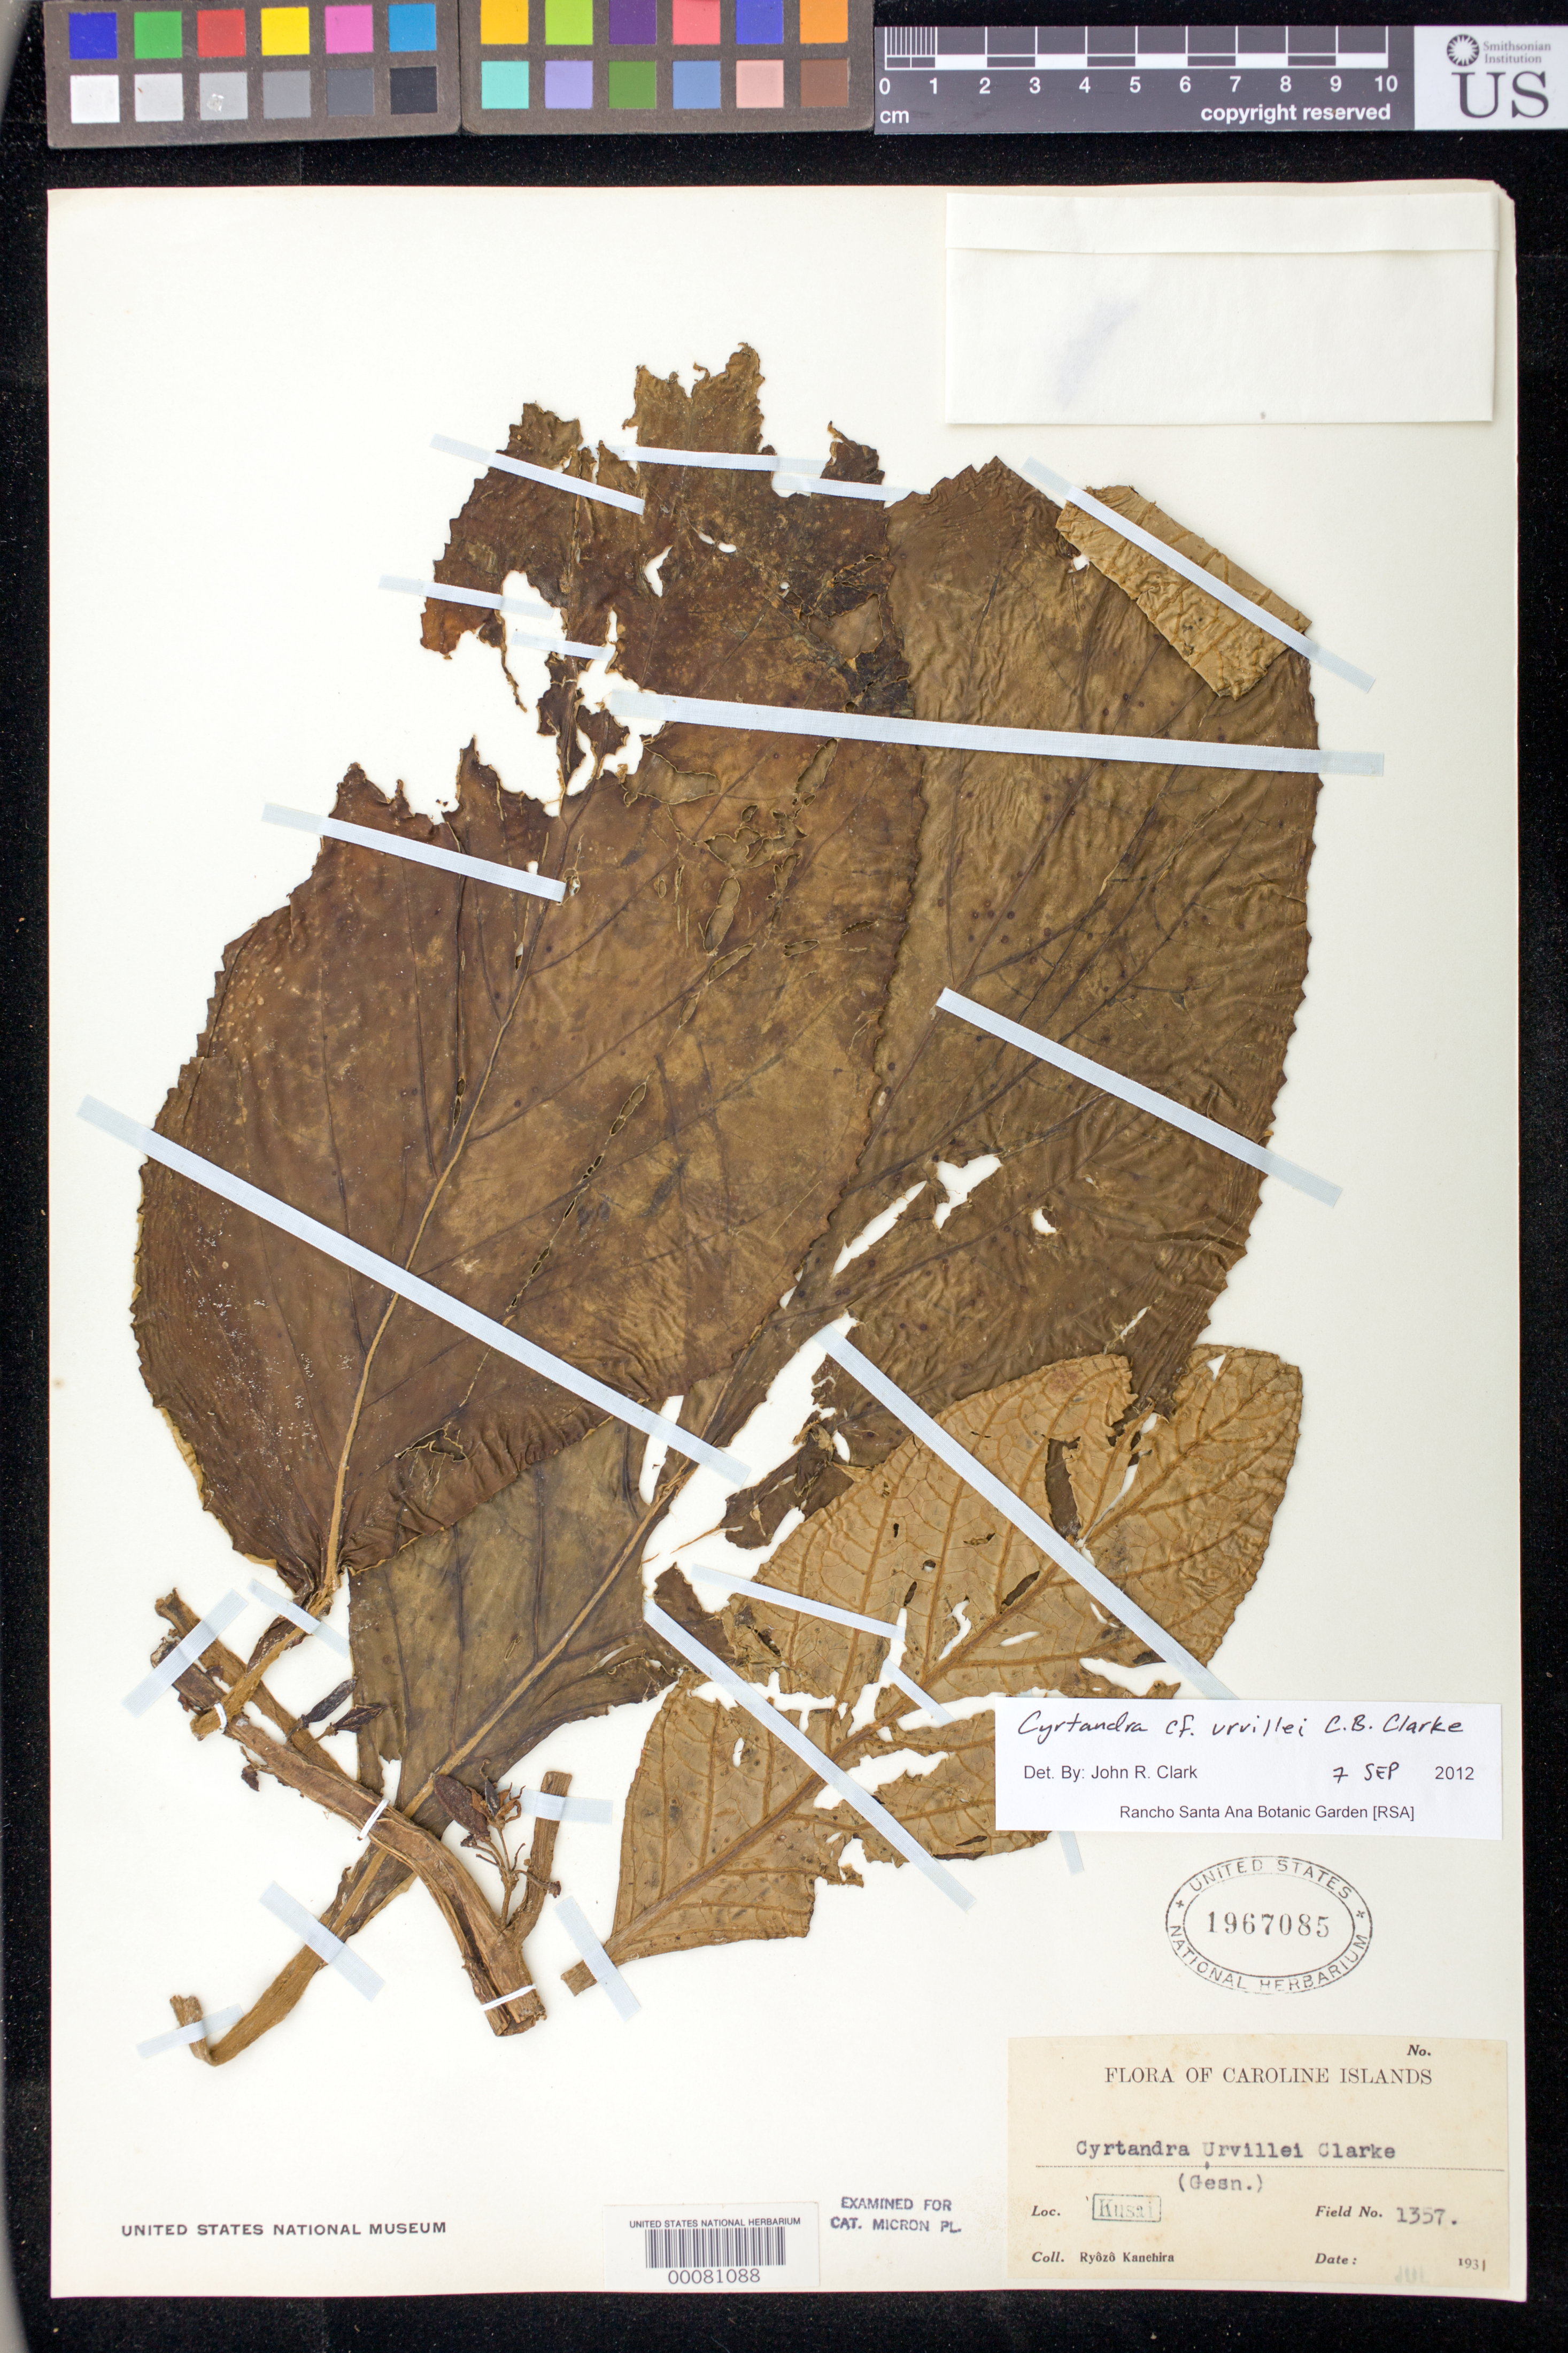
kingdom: Plantae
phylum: Tracheophyta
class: Magnoliopsida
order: Lamiales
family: Gesneriaceae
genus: Cyrtandra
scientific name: Cyrtandra urvillei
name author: C.B. Clarke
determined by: Clark, J. R.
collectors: R. Kanehira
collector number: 1357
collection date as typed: Jul 1931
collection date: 1931-07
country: Micronesia, Federated States of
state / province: Caroline Is.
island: Kusai I.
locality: Kusai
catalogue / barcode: US 1967085